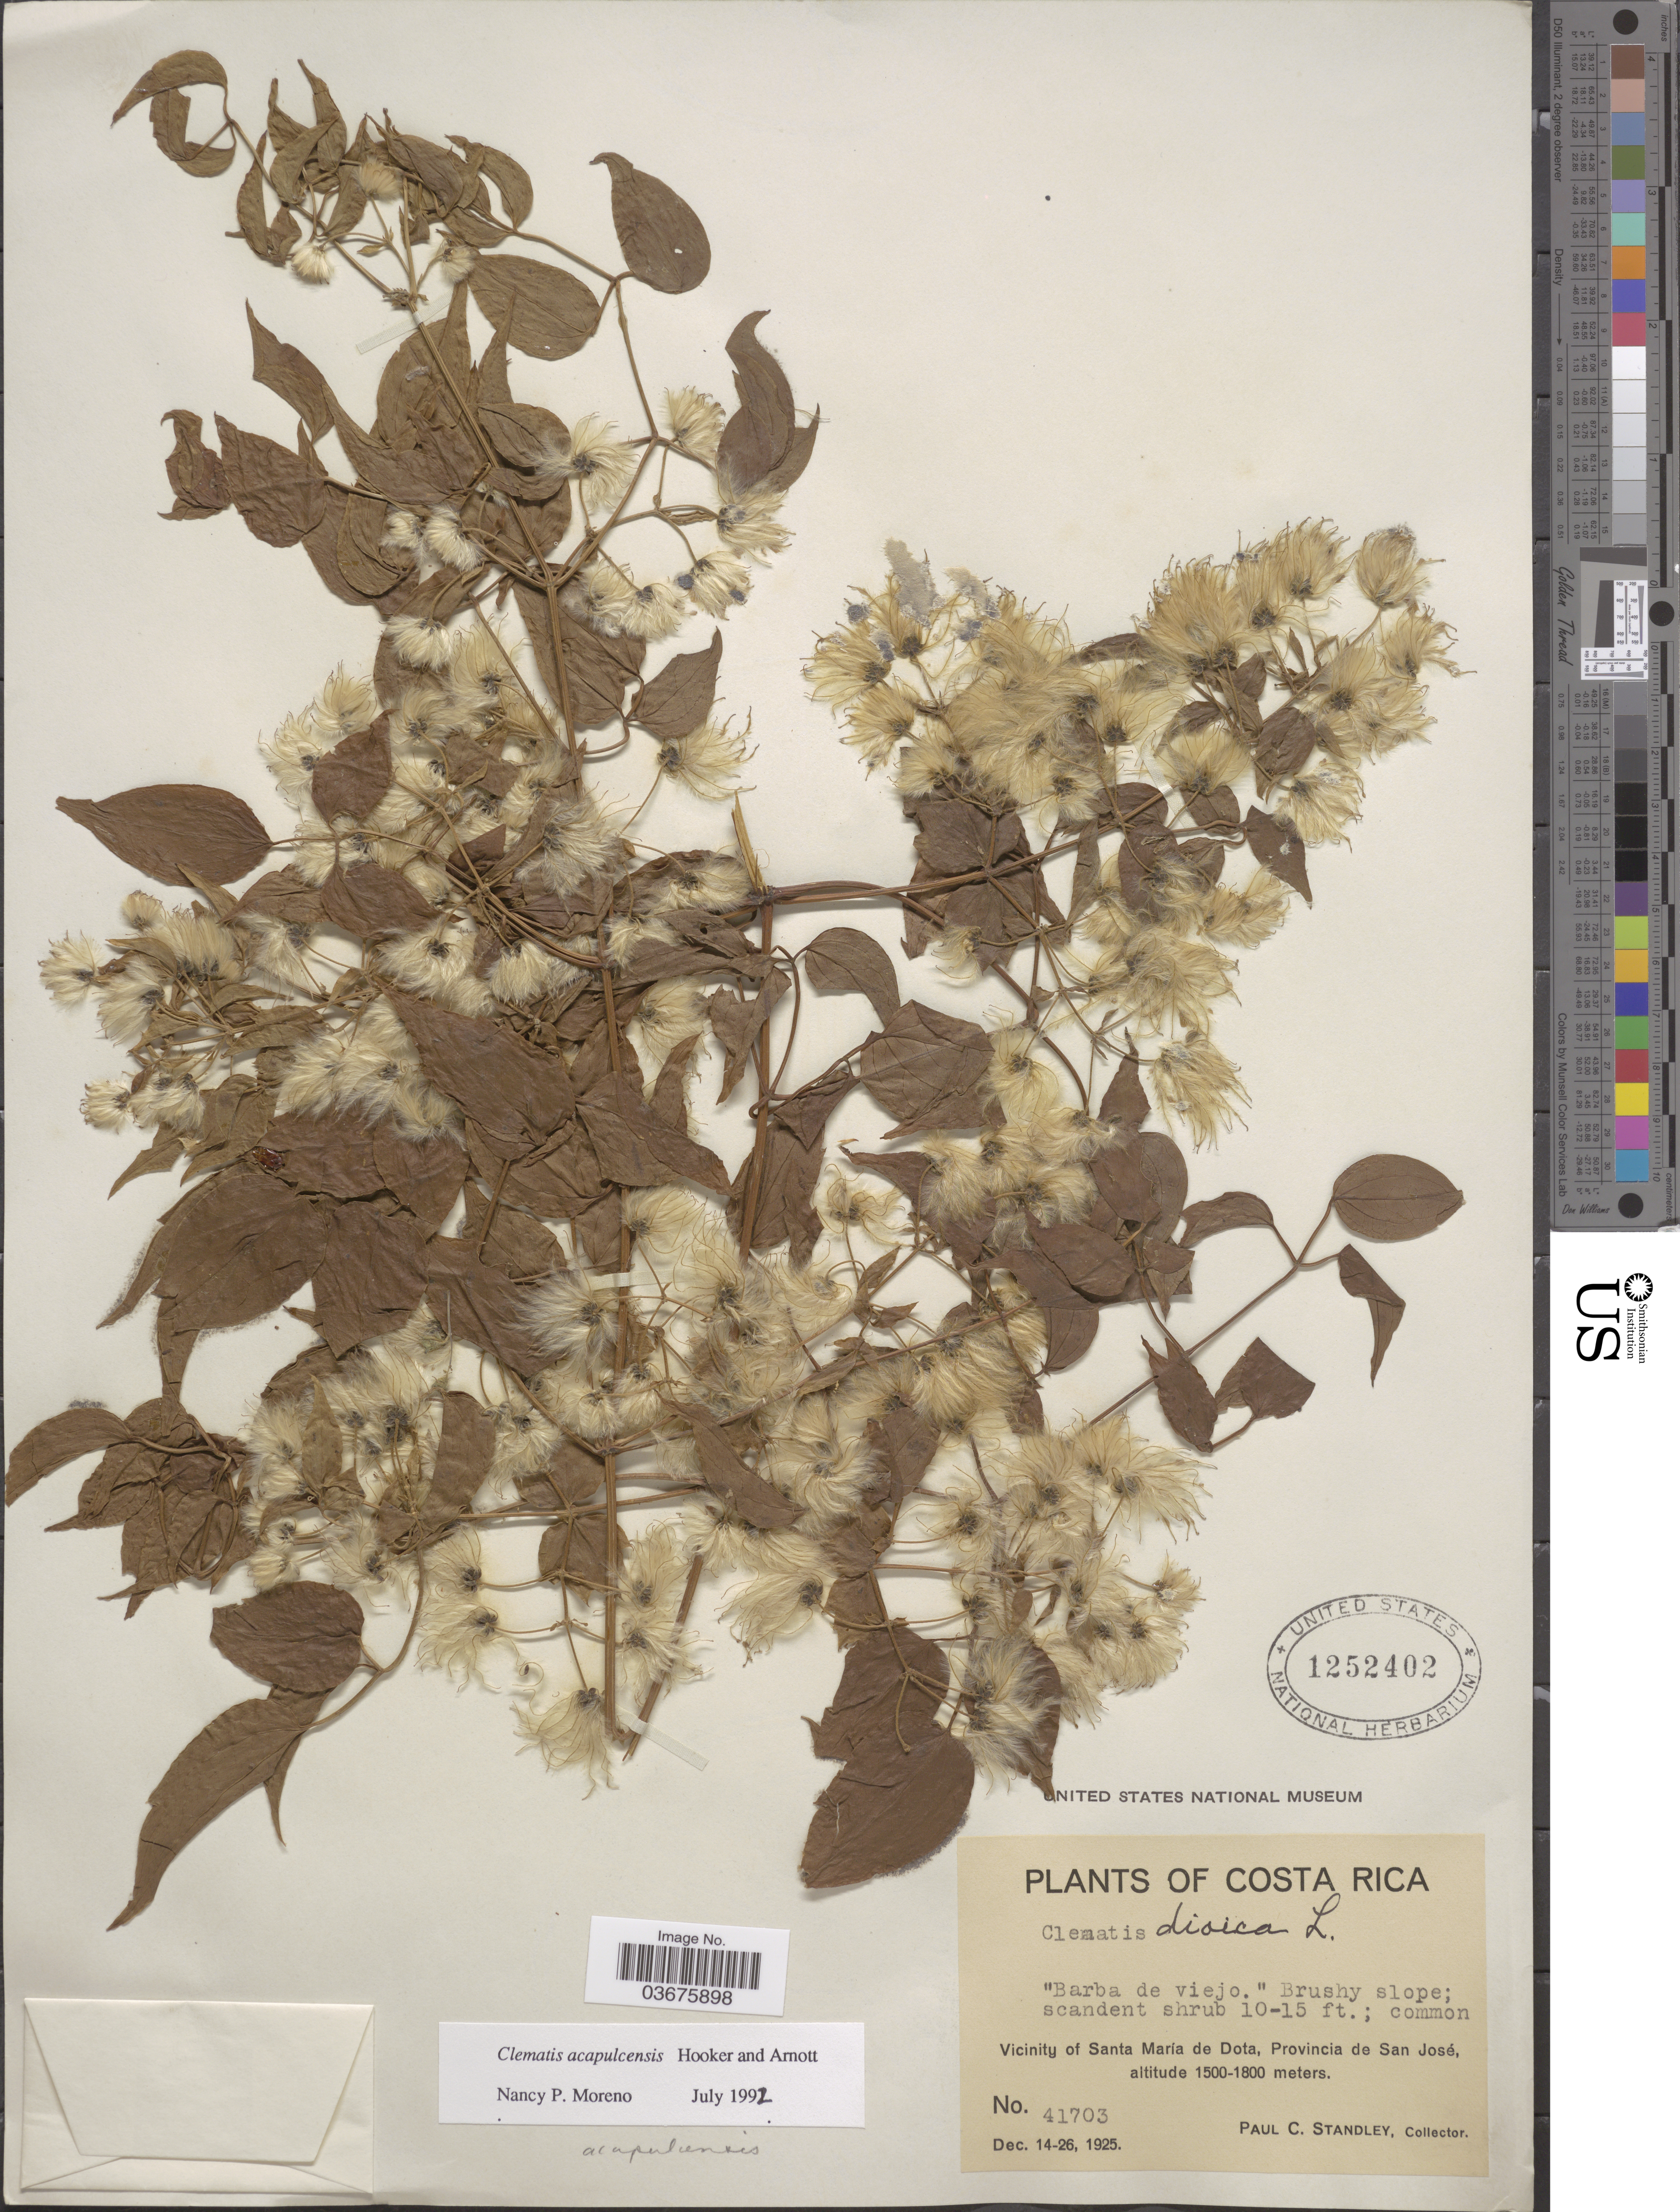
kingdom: Plantae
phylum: Tracheophyta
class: Magnoliopsida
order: Ranunculales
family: Ranunculaceae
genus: Clematis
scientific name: Clematis acapulcensis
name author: Hook. & Arn.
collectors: P. C. Standley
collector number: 41703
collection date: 1925-12-14/1925-12-26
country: Costa Rica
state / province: San José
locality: Vicinity of Santa María de Dota.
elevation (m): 1500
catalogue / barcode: US 1252402